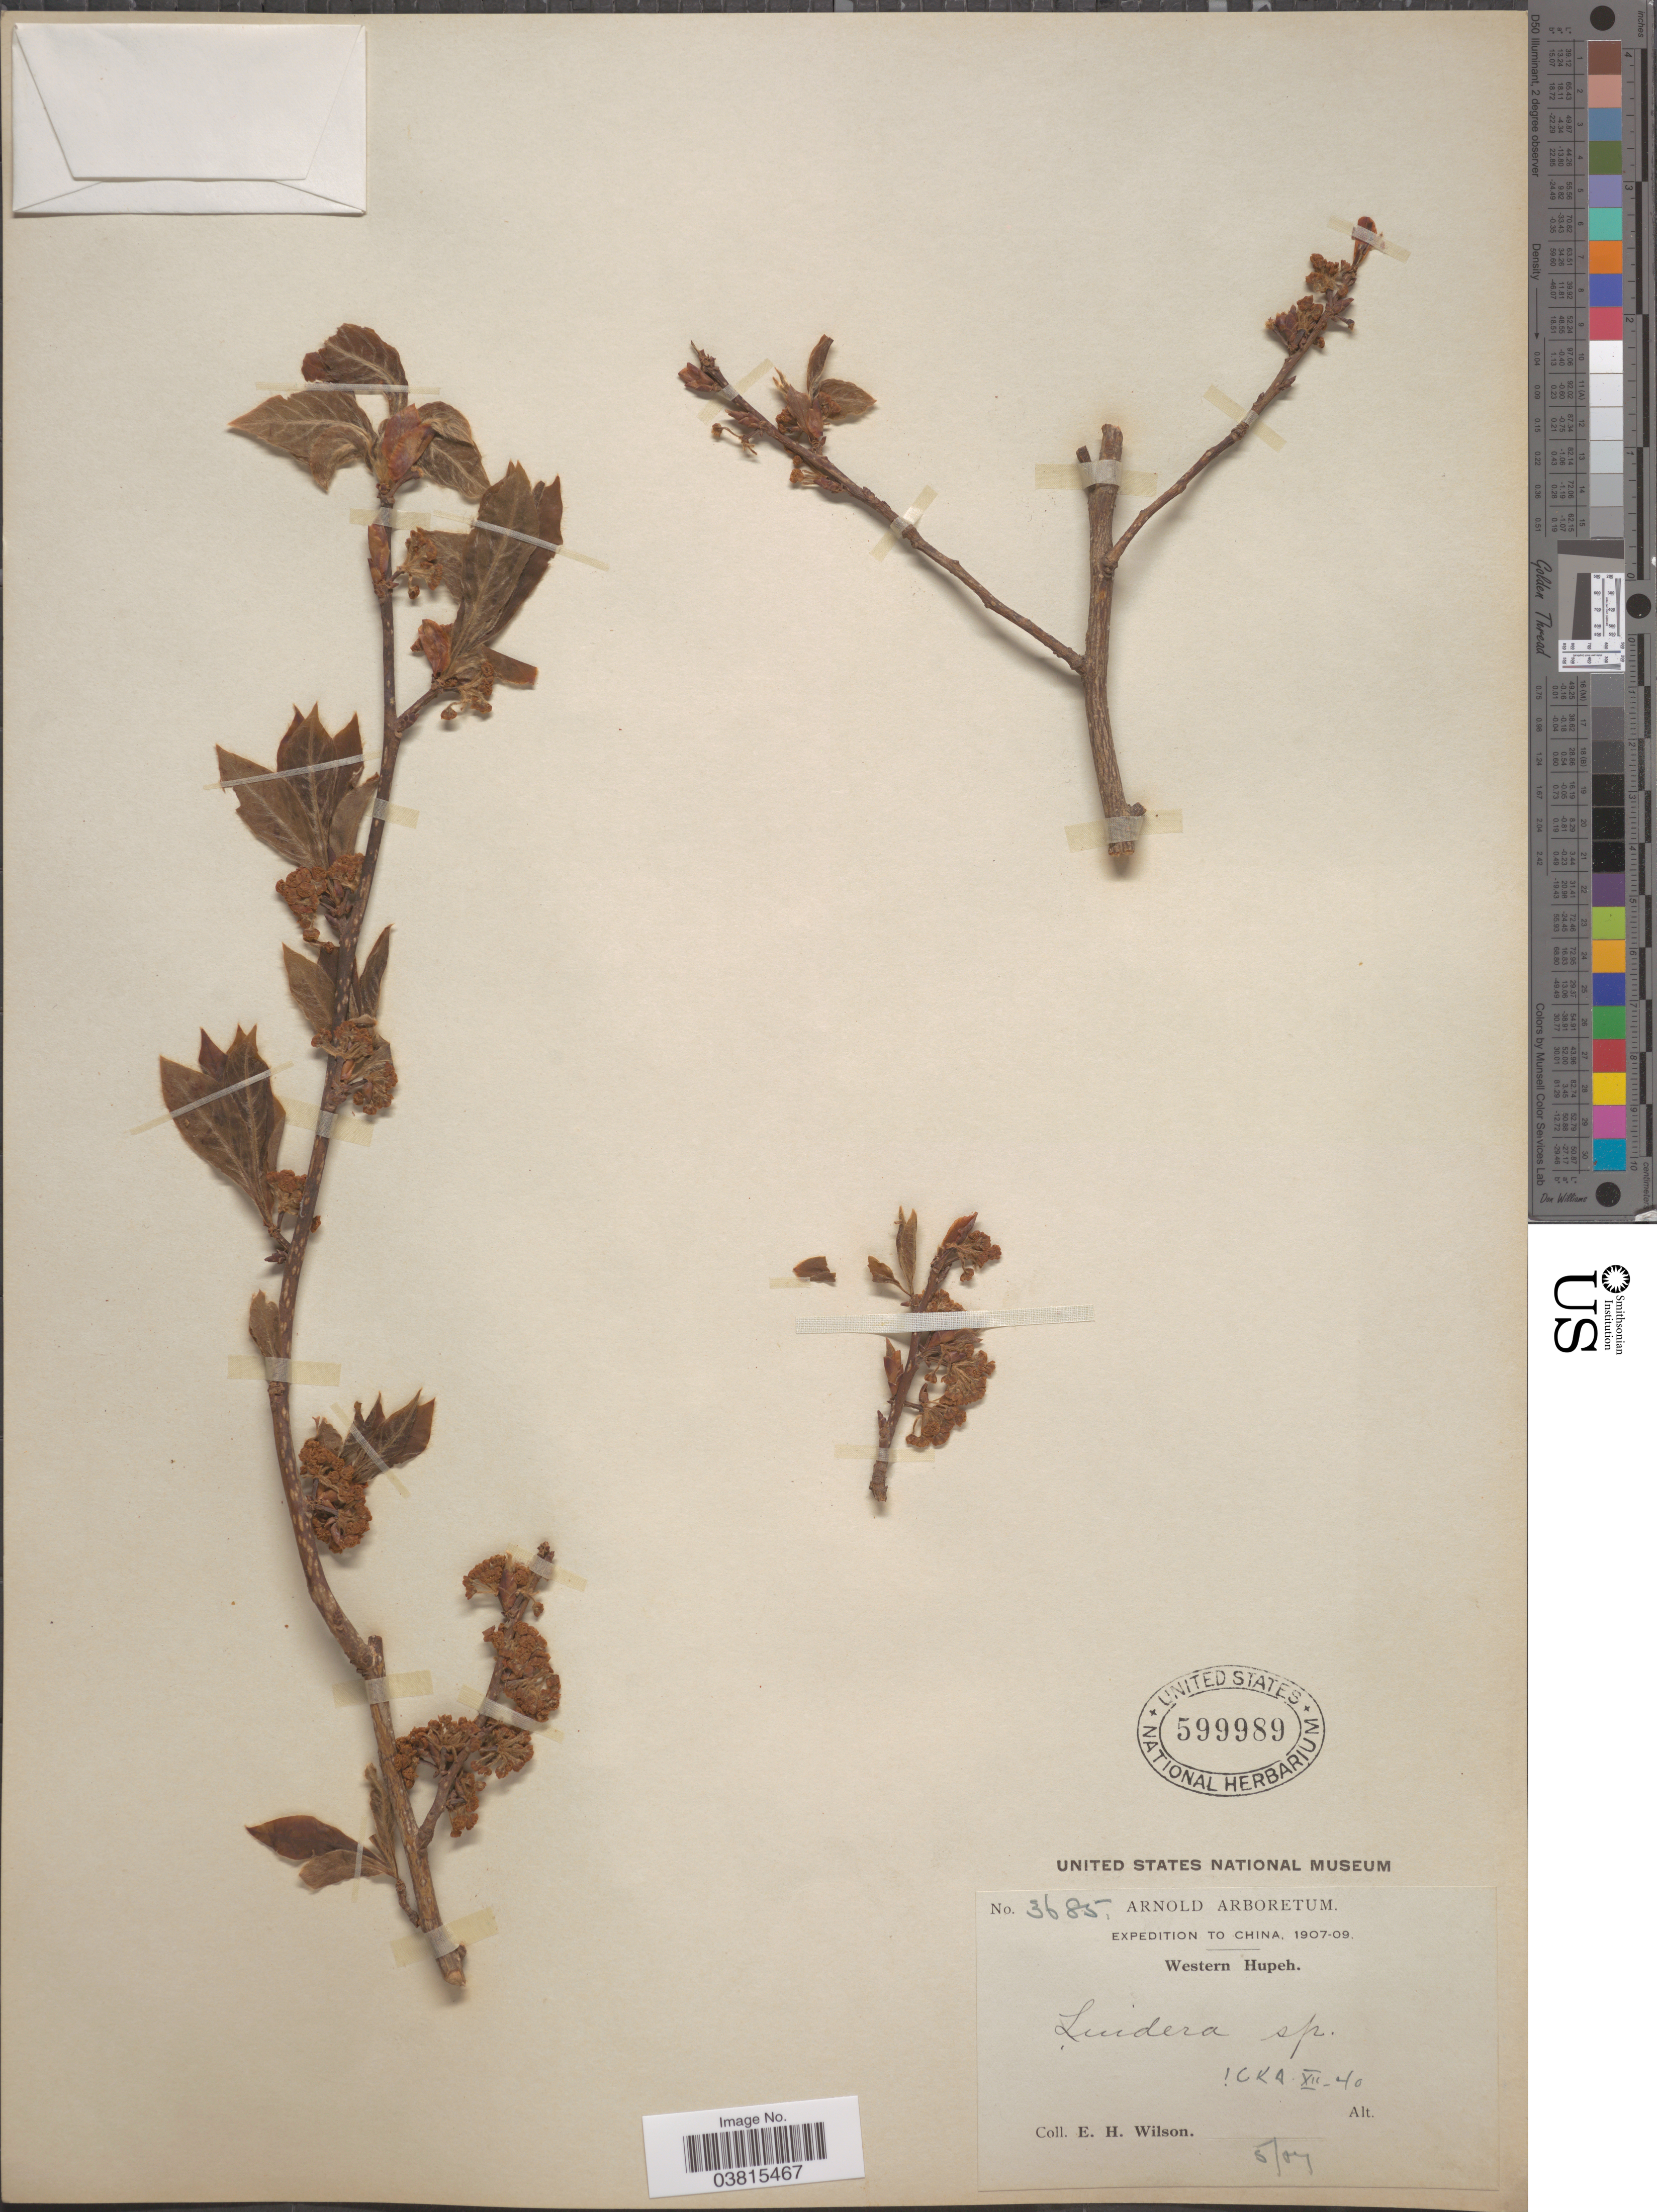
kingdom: Plantae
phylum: Tracheophyta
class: Magnoliopsida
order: Laurales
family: Lauraceae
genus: Lindera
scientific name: Lindera sp.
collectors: E. Wilson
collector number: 3685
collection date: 1907-05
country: China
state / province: Hubei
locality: Western Hupeh.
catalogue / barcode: US 599989